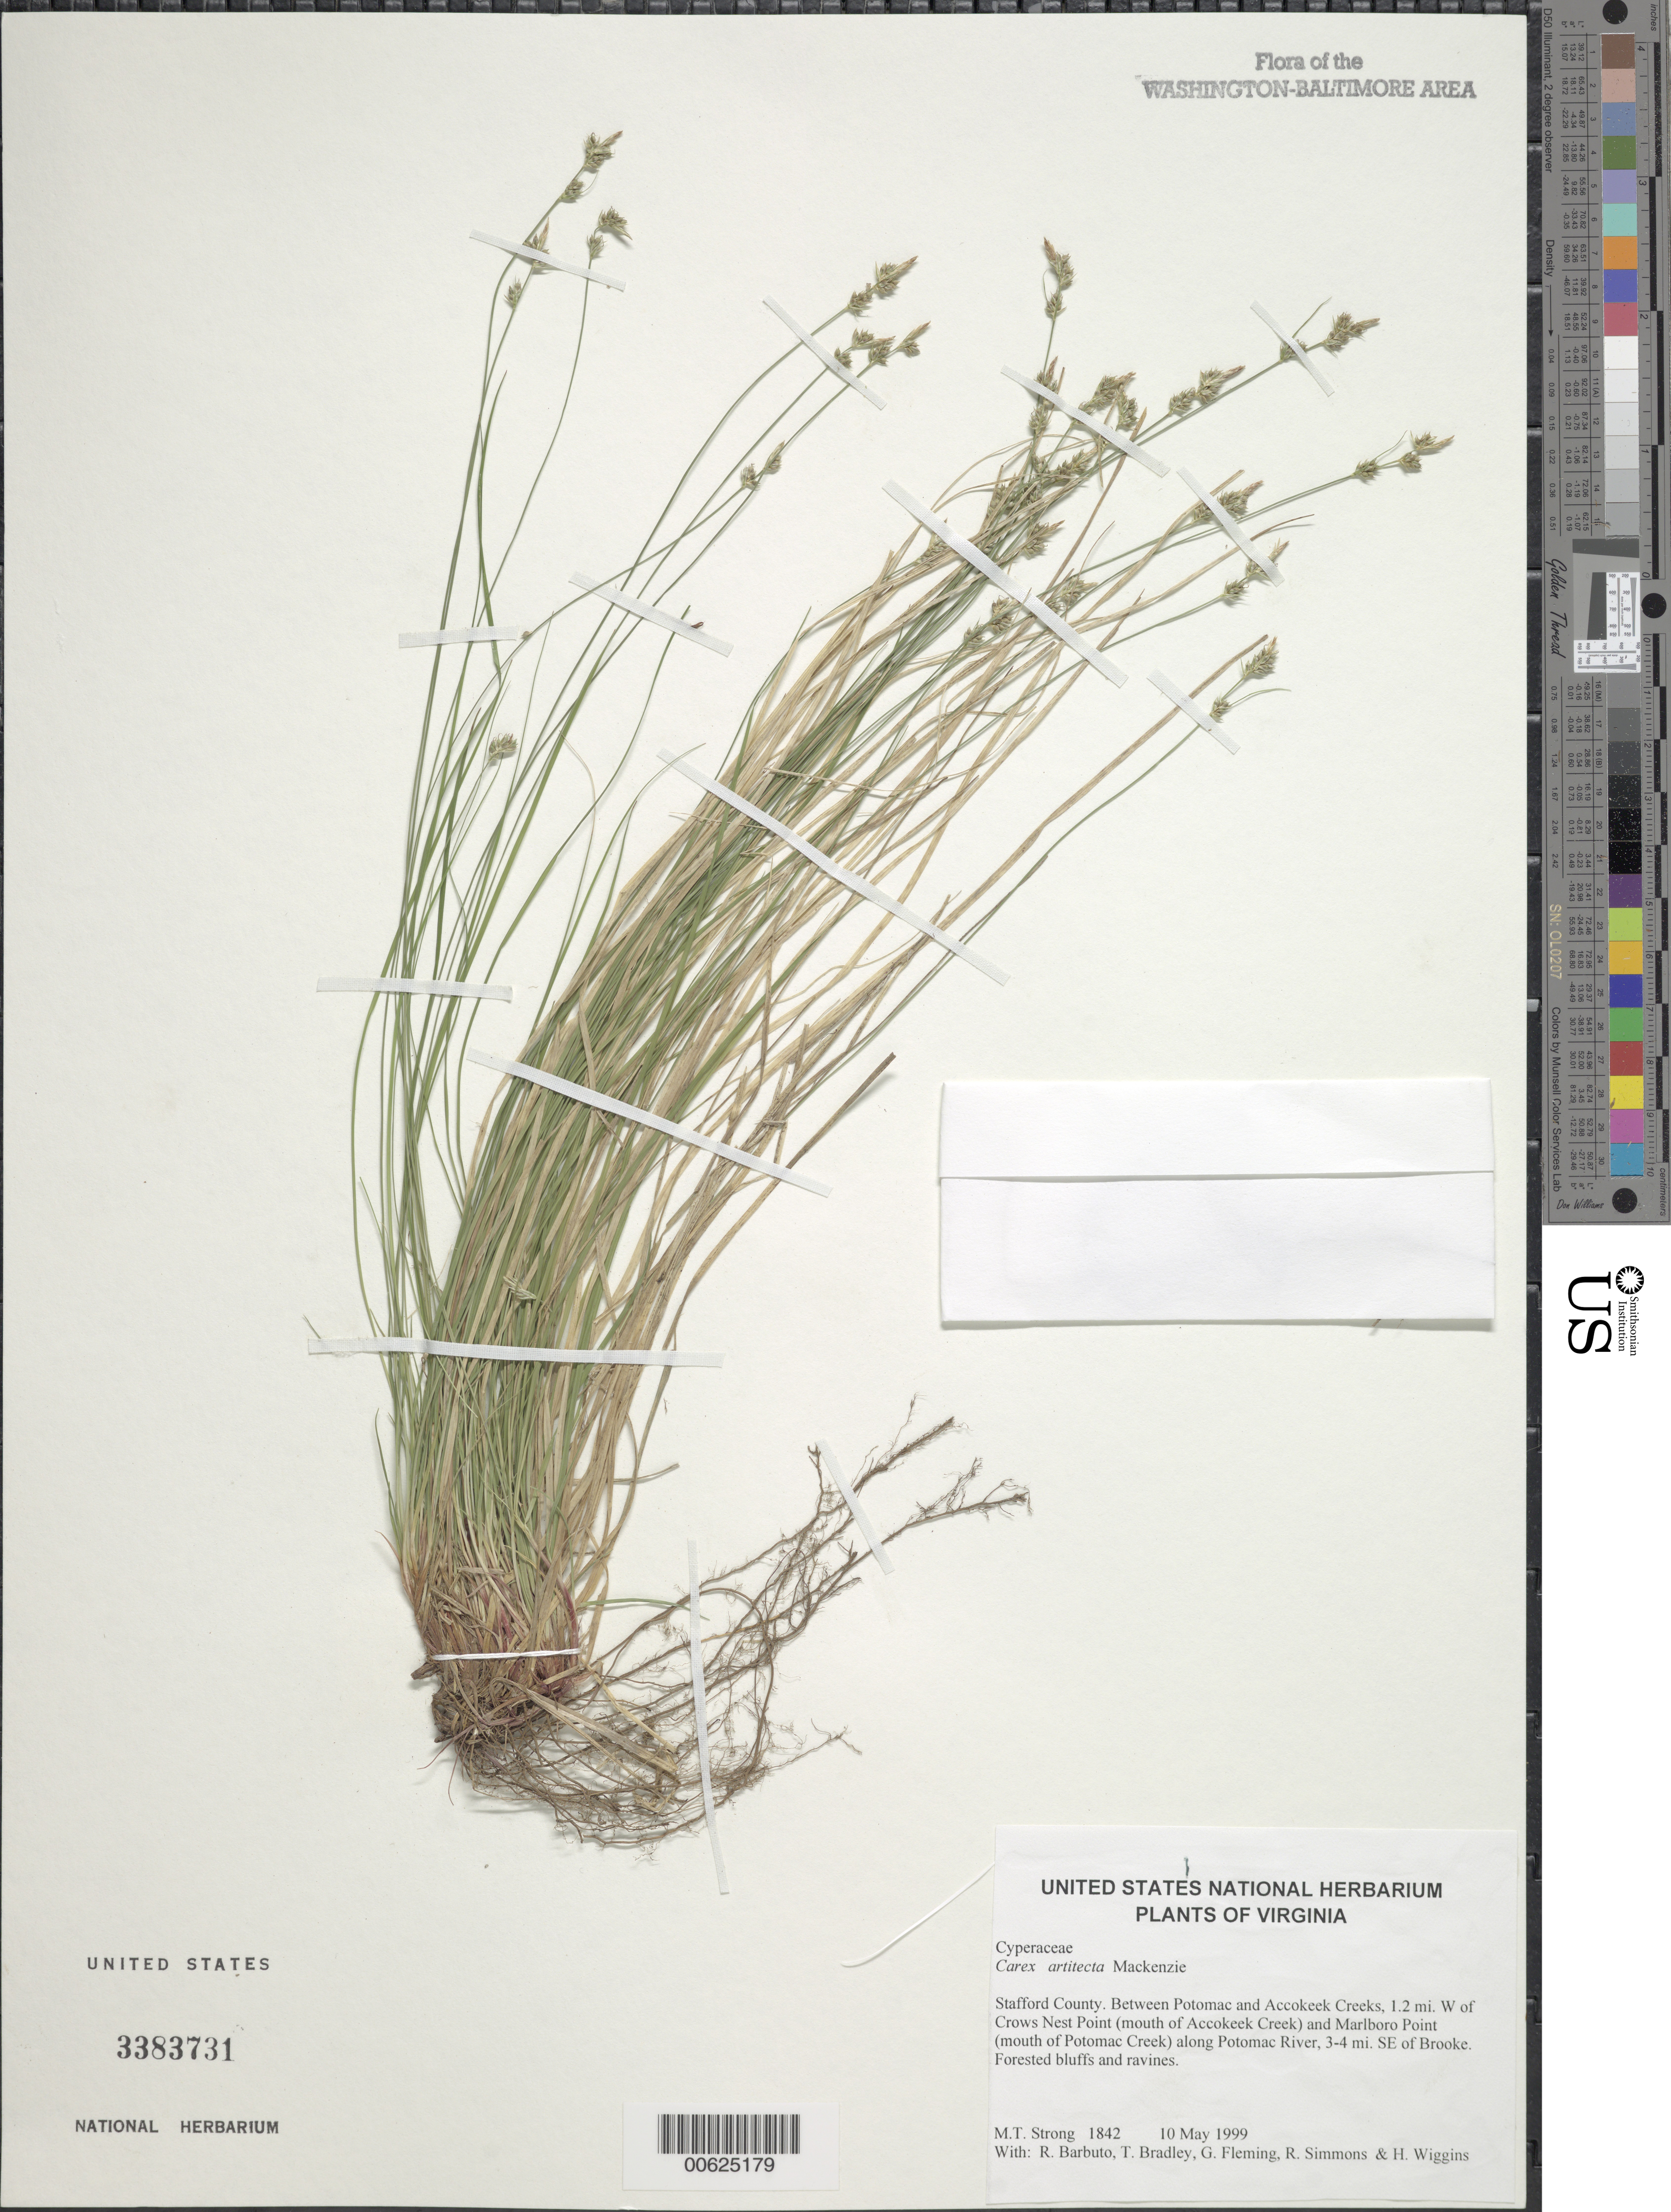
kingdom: Plantae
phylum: Tracheophyta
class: Liliopsida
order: Poales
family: Cyperaceae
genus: Carex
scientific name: Carex albicans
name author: Willd. ex Spreng.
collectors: M. T. Strong, R. Barbuto, T. Bradley, G. Fleming, R. Simmons & H. Wiggins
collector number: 1842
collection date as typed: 10 May 1999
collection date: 1999-05-10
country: United States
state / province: Virginia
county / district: Stafford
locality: Between Potomac and Accokeek Creeks, 1.2 mi. W of Crows Nest Point (mouth of Accokeek Creek) and Marlboro Point (mouth of Potomac Creek) along Potomac River, 3-4 mi. SE of Brooke.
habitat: Forested bluffs and ravines.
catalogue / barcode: US 3383731